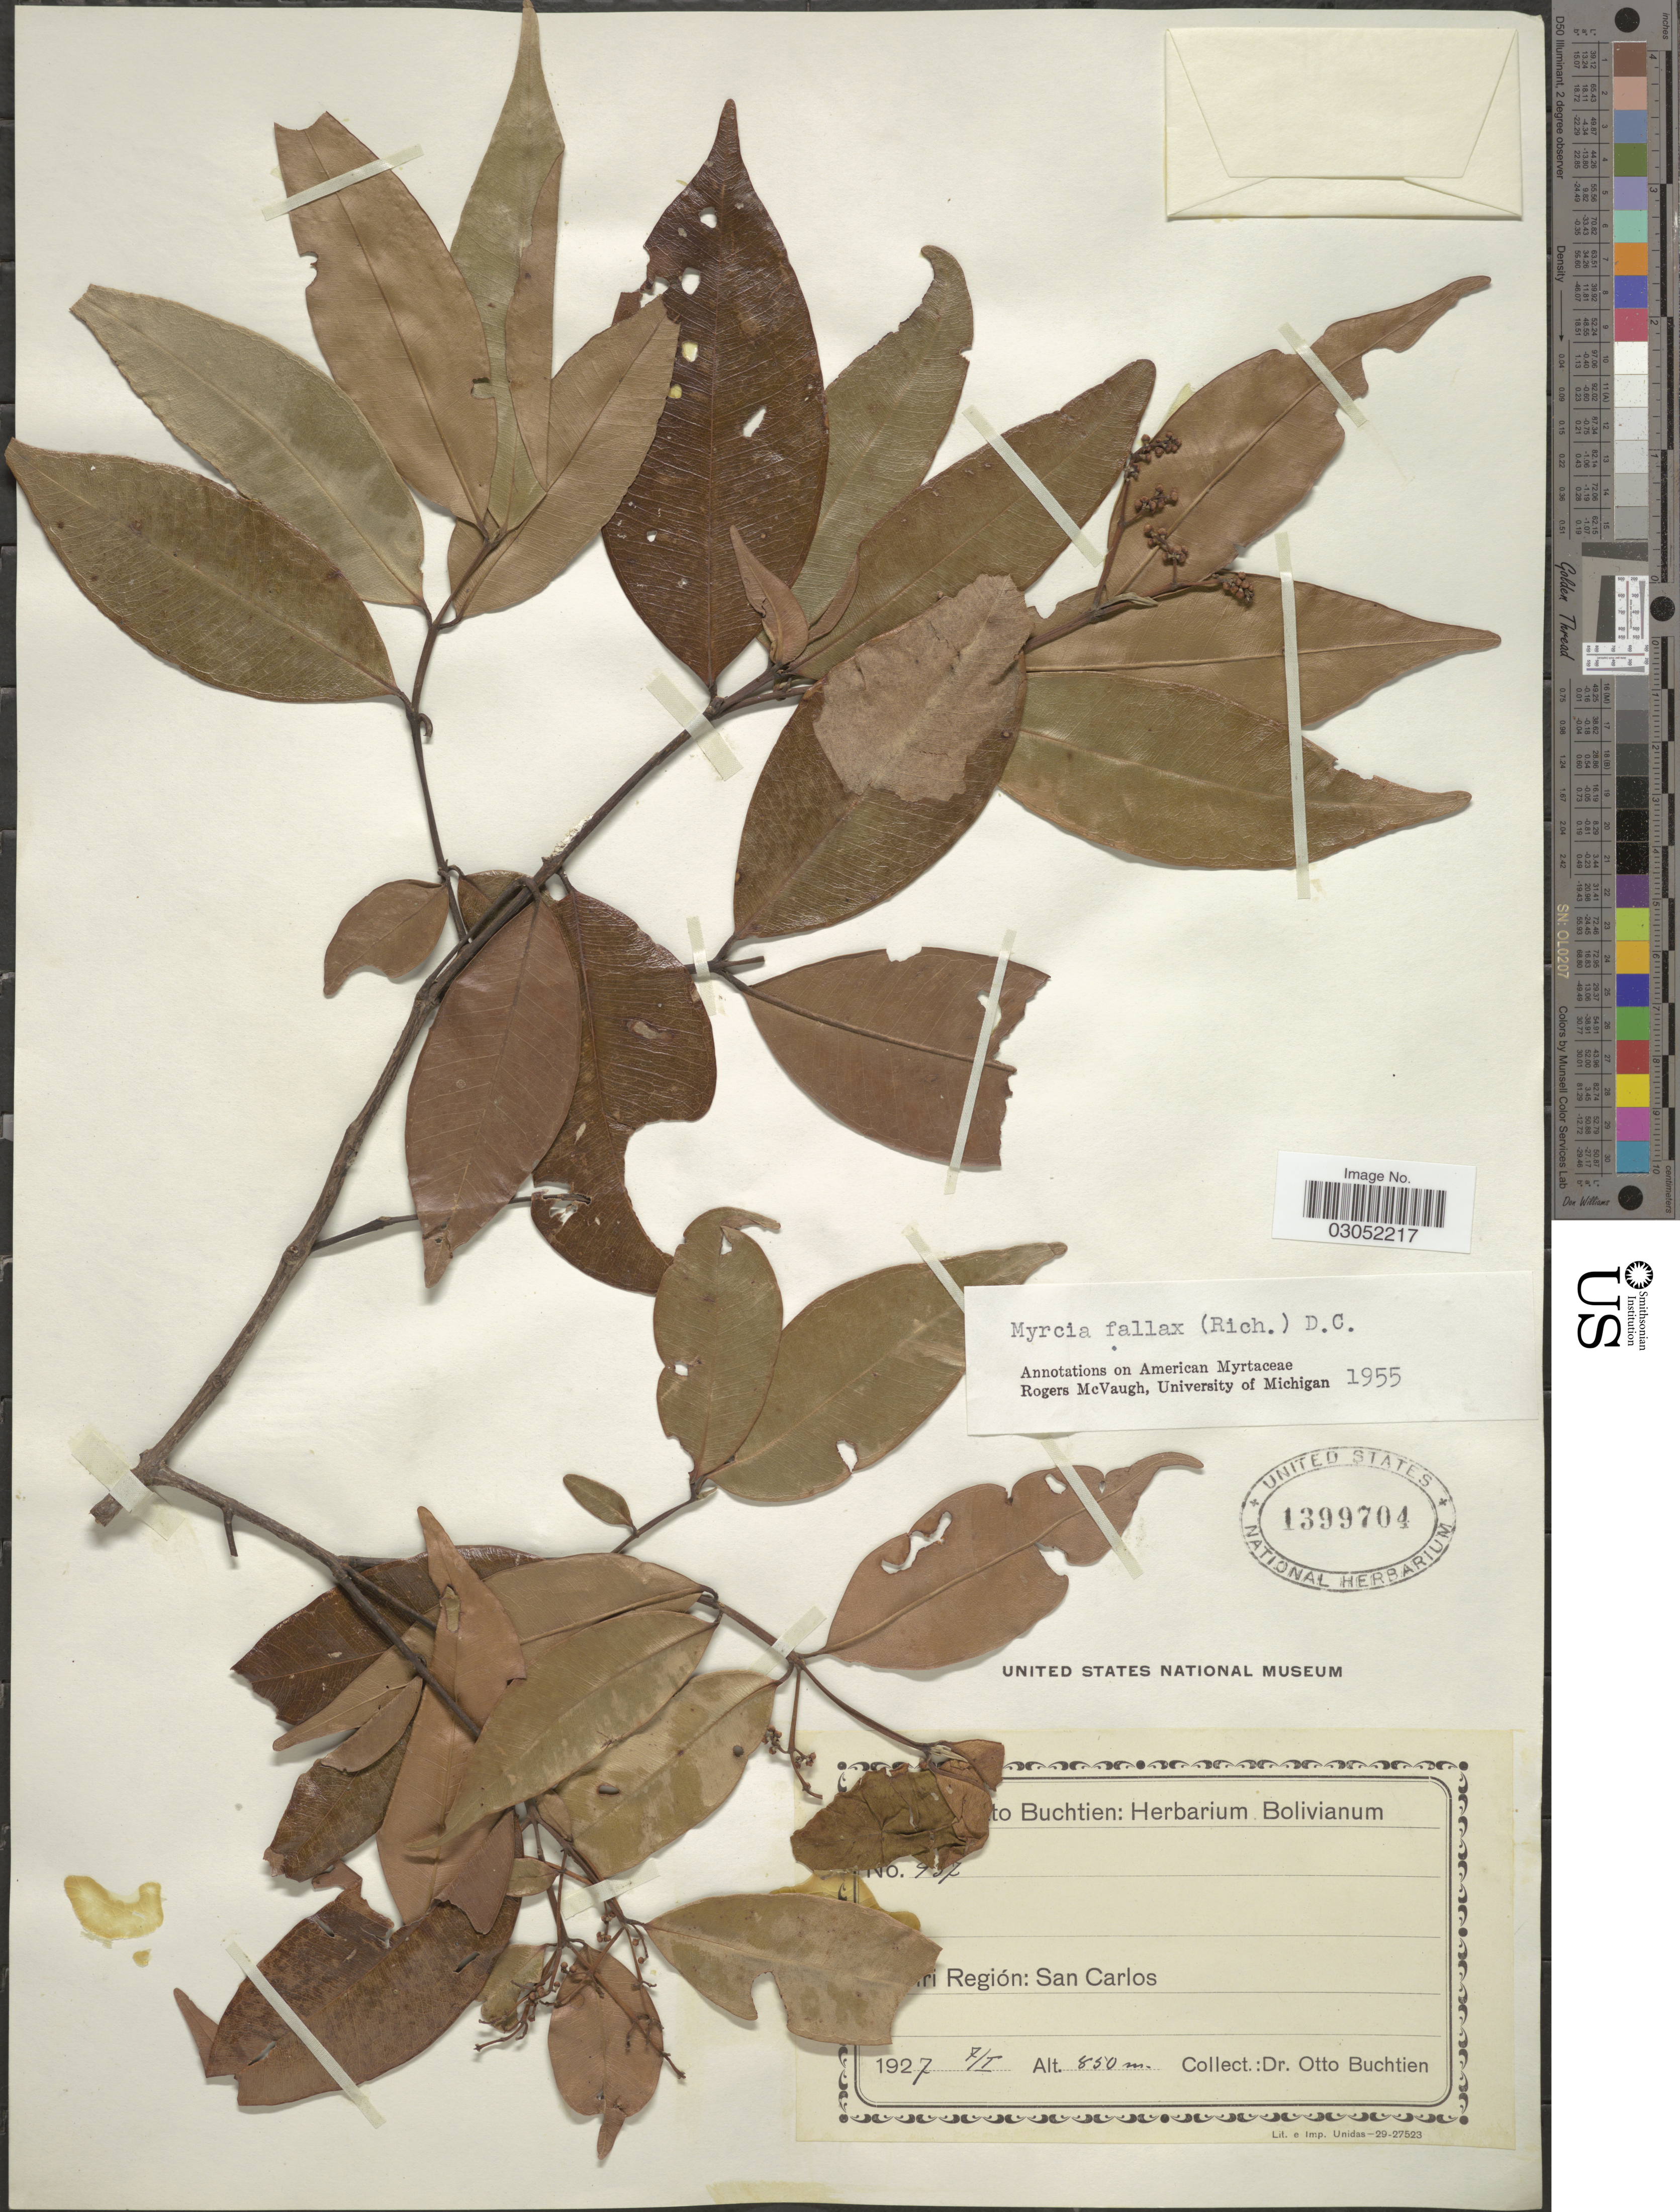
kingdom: Plantae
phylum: Tracheophyta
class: Magnoliopsida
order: Myrtales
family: Myrtaceae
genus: Myrcia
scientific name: Myrcia fallax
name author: (Rich.) DC.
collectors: O. Buchtien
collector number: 937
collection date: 1927-01-07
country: Bolivia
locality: Mapiri Región: San Carlos.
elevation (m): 850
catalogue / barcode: US 1399704